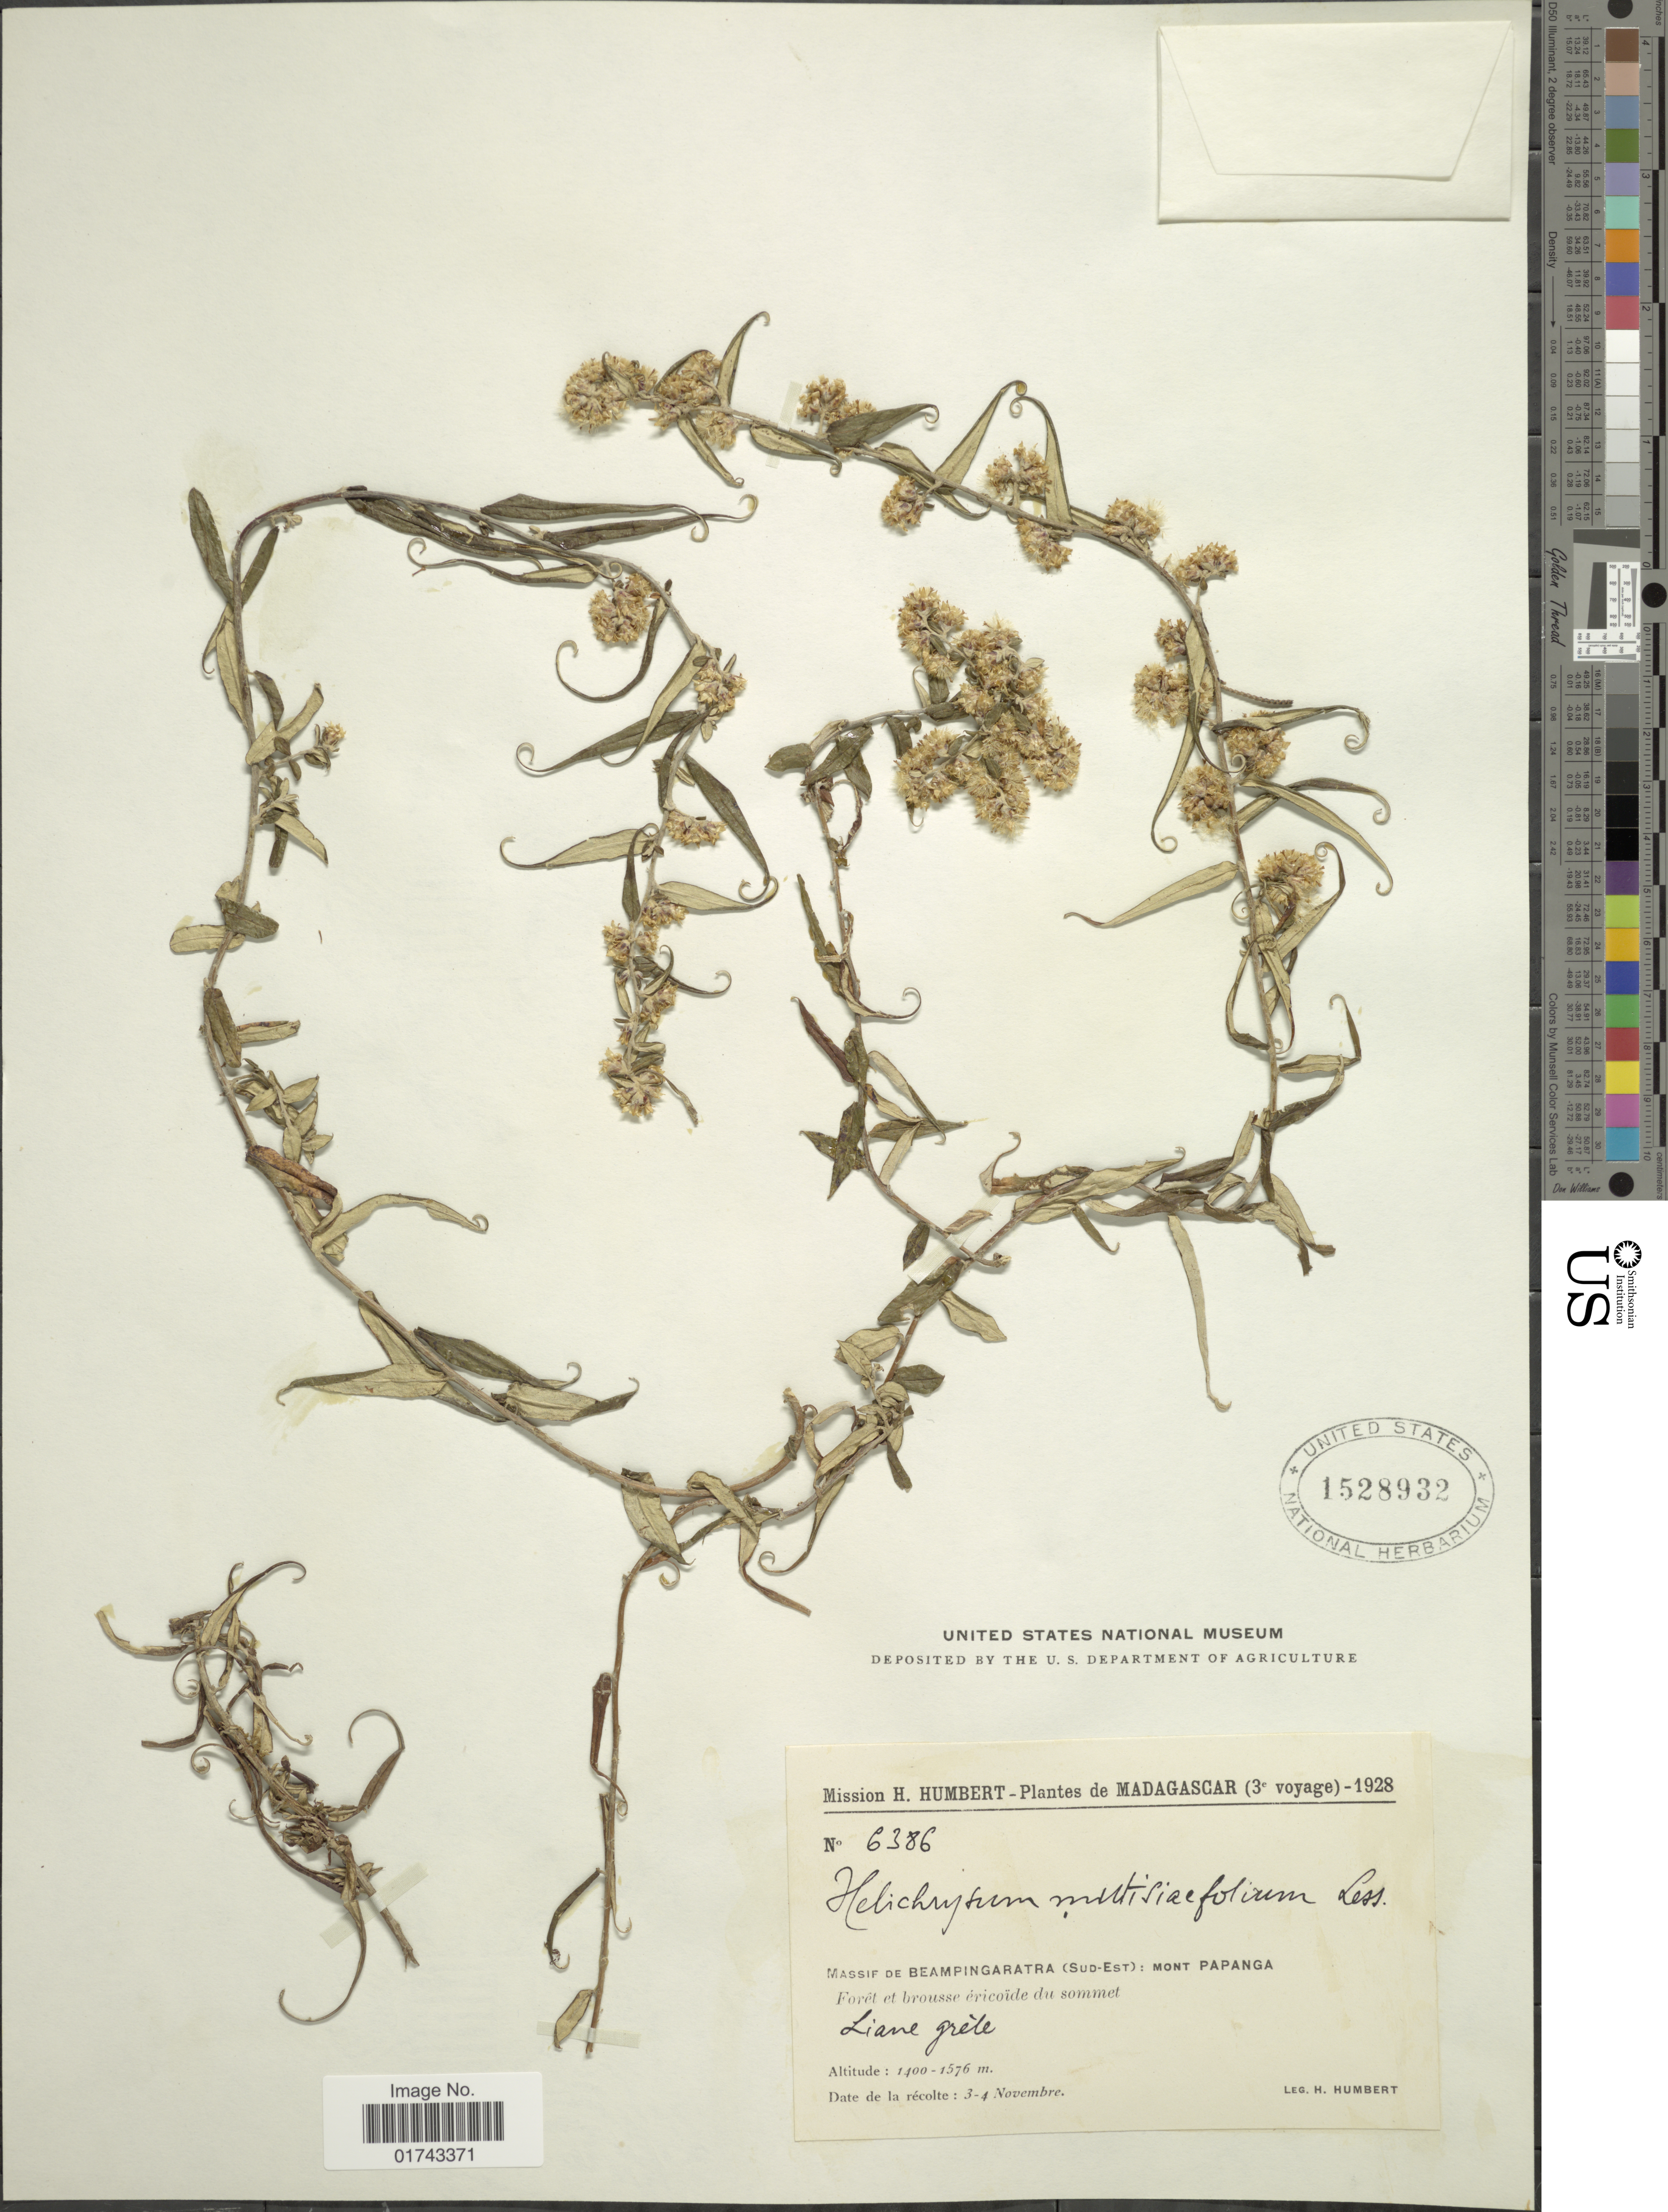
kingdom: Plantae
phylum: Tracheophyta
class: Magnoliopsida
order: Asterales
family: Asteraceae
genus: Helichrysum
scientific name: Helichrysum mutisiaefolium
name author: Less.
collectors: H. Humbert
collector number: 6386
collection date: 1928-11-03/1928-11-04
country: Madagascar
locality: <assif de Beampingaratra (Sud-Est): Mont Papanga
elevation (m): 1400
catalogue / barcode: US 1528932